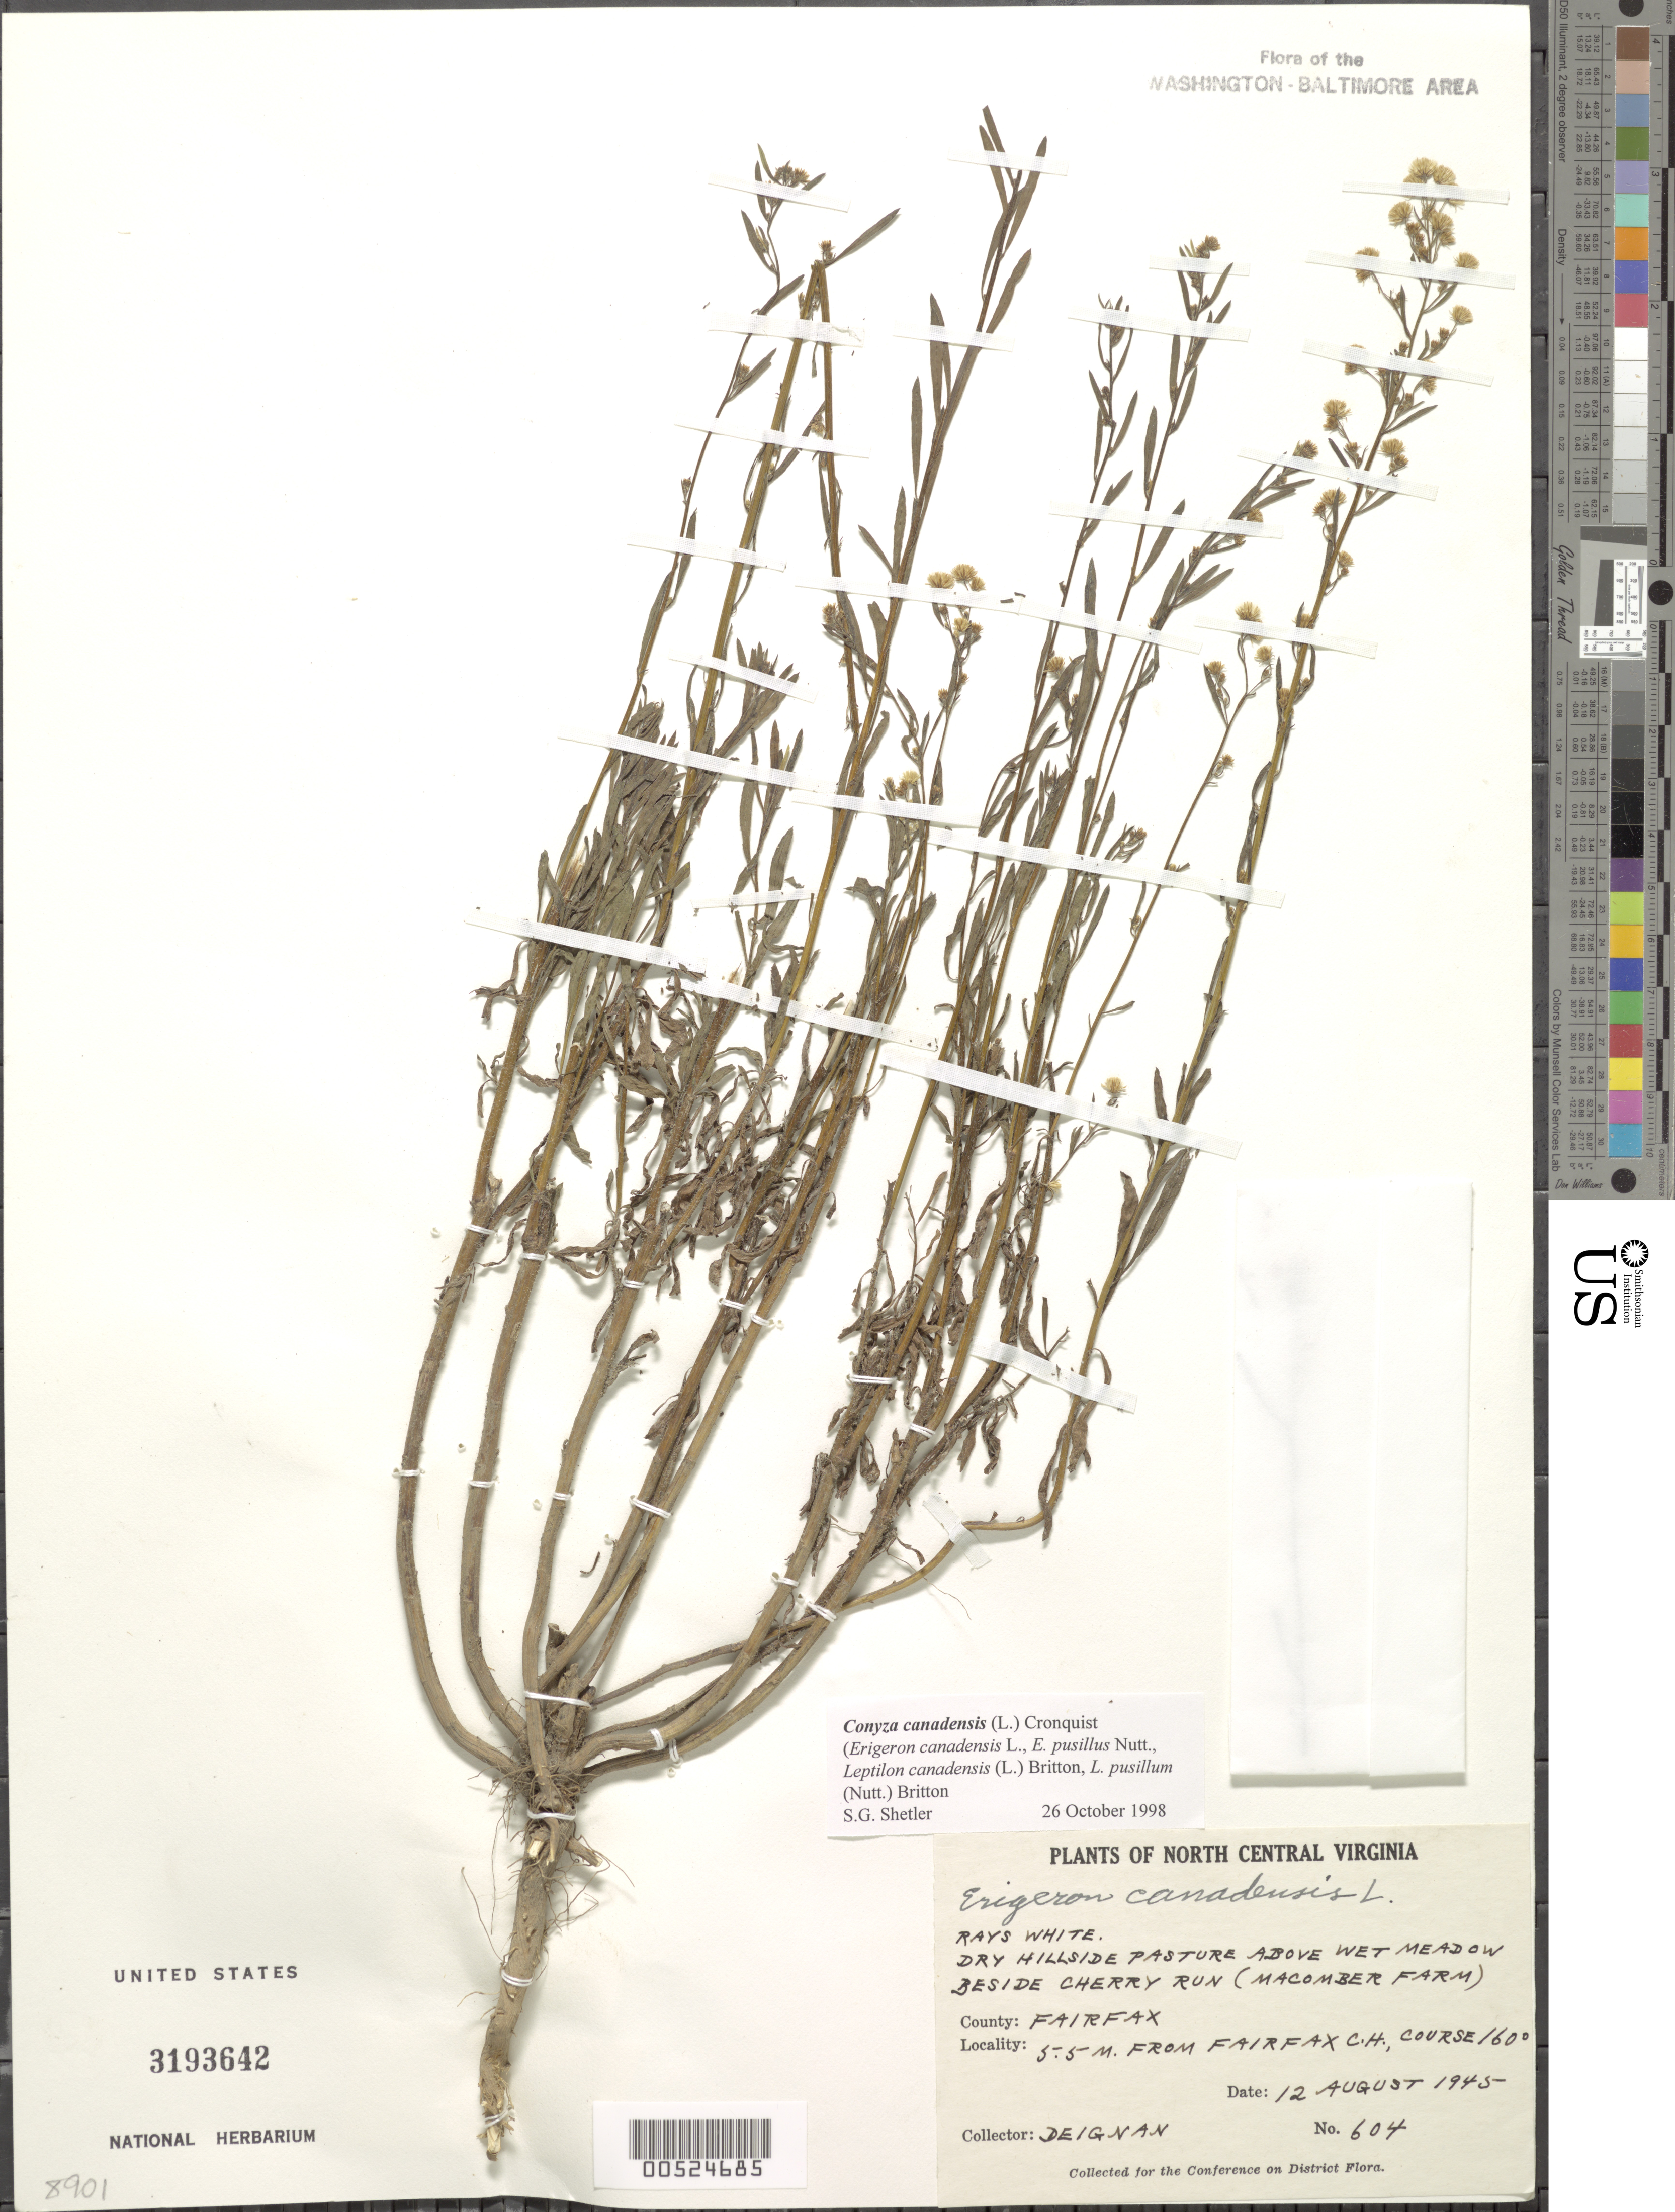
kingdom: Plantae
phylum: Tracheophyta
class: Magnoliopsida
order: Asterales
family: Asteraceae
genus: Conyza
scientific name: Conyza canadensis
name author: (L.) Cronq.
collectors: H. Deignan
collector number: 604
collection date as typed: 12 Aug 1945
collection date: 1945-08-12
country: United States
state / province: Virginia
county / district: Fairfax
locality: Fairfax Courthouse, 5.5 mi. from, beside Cherry Run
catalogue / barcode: US 3193642